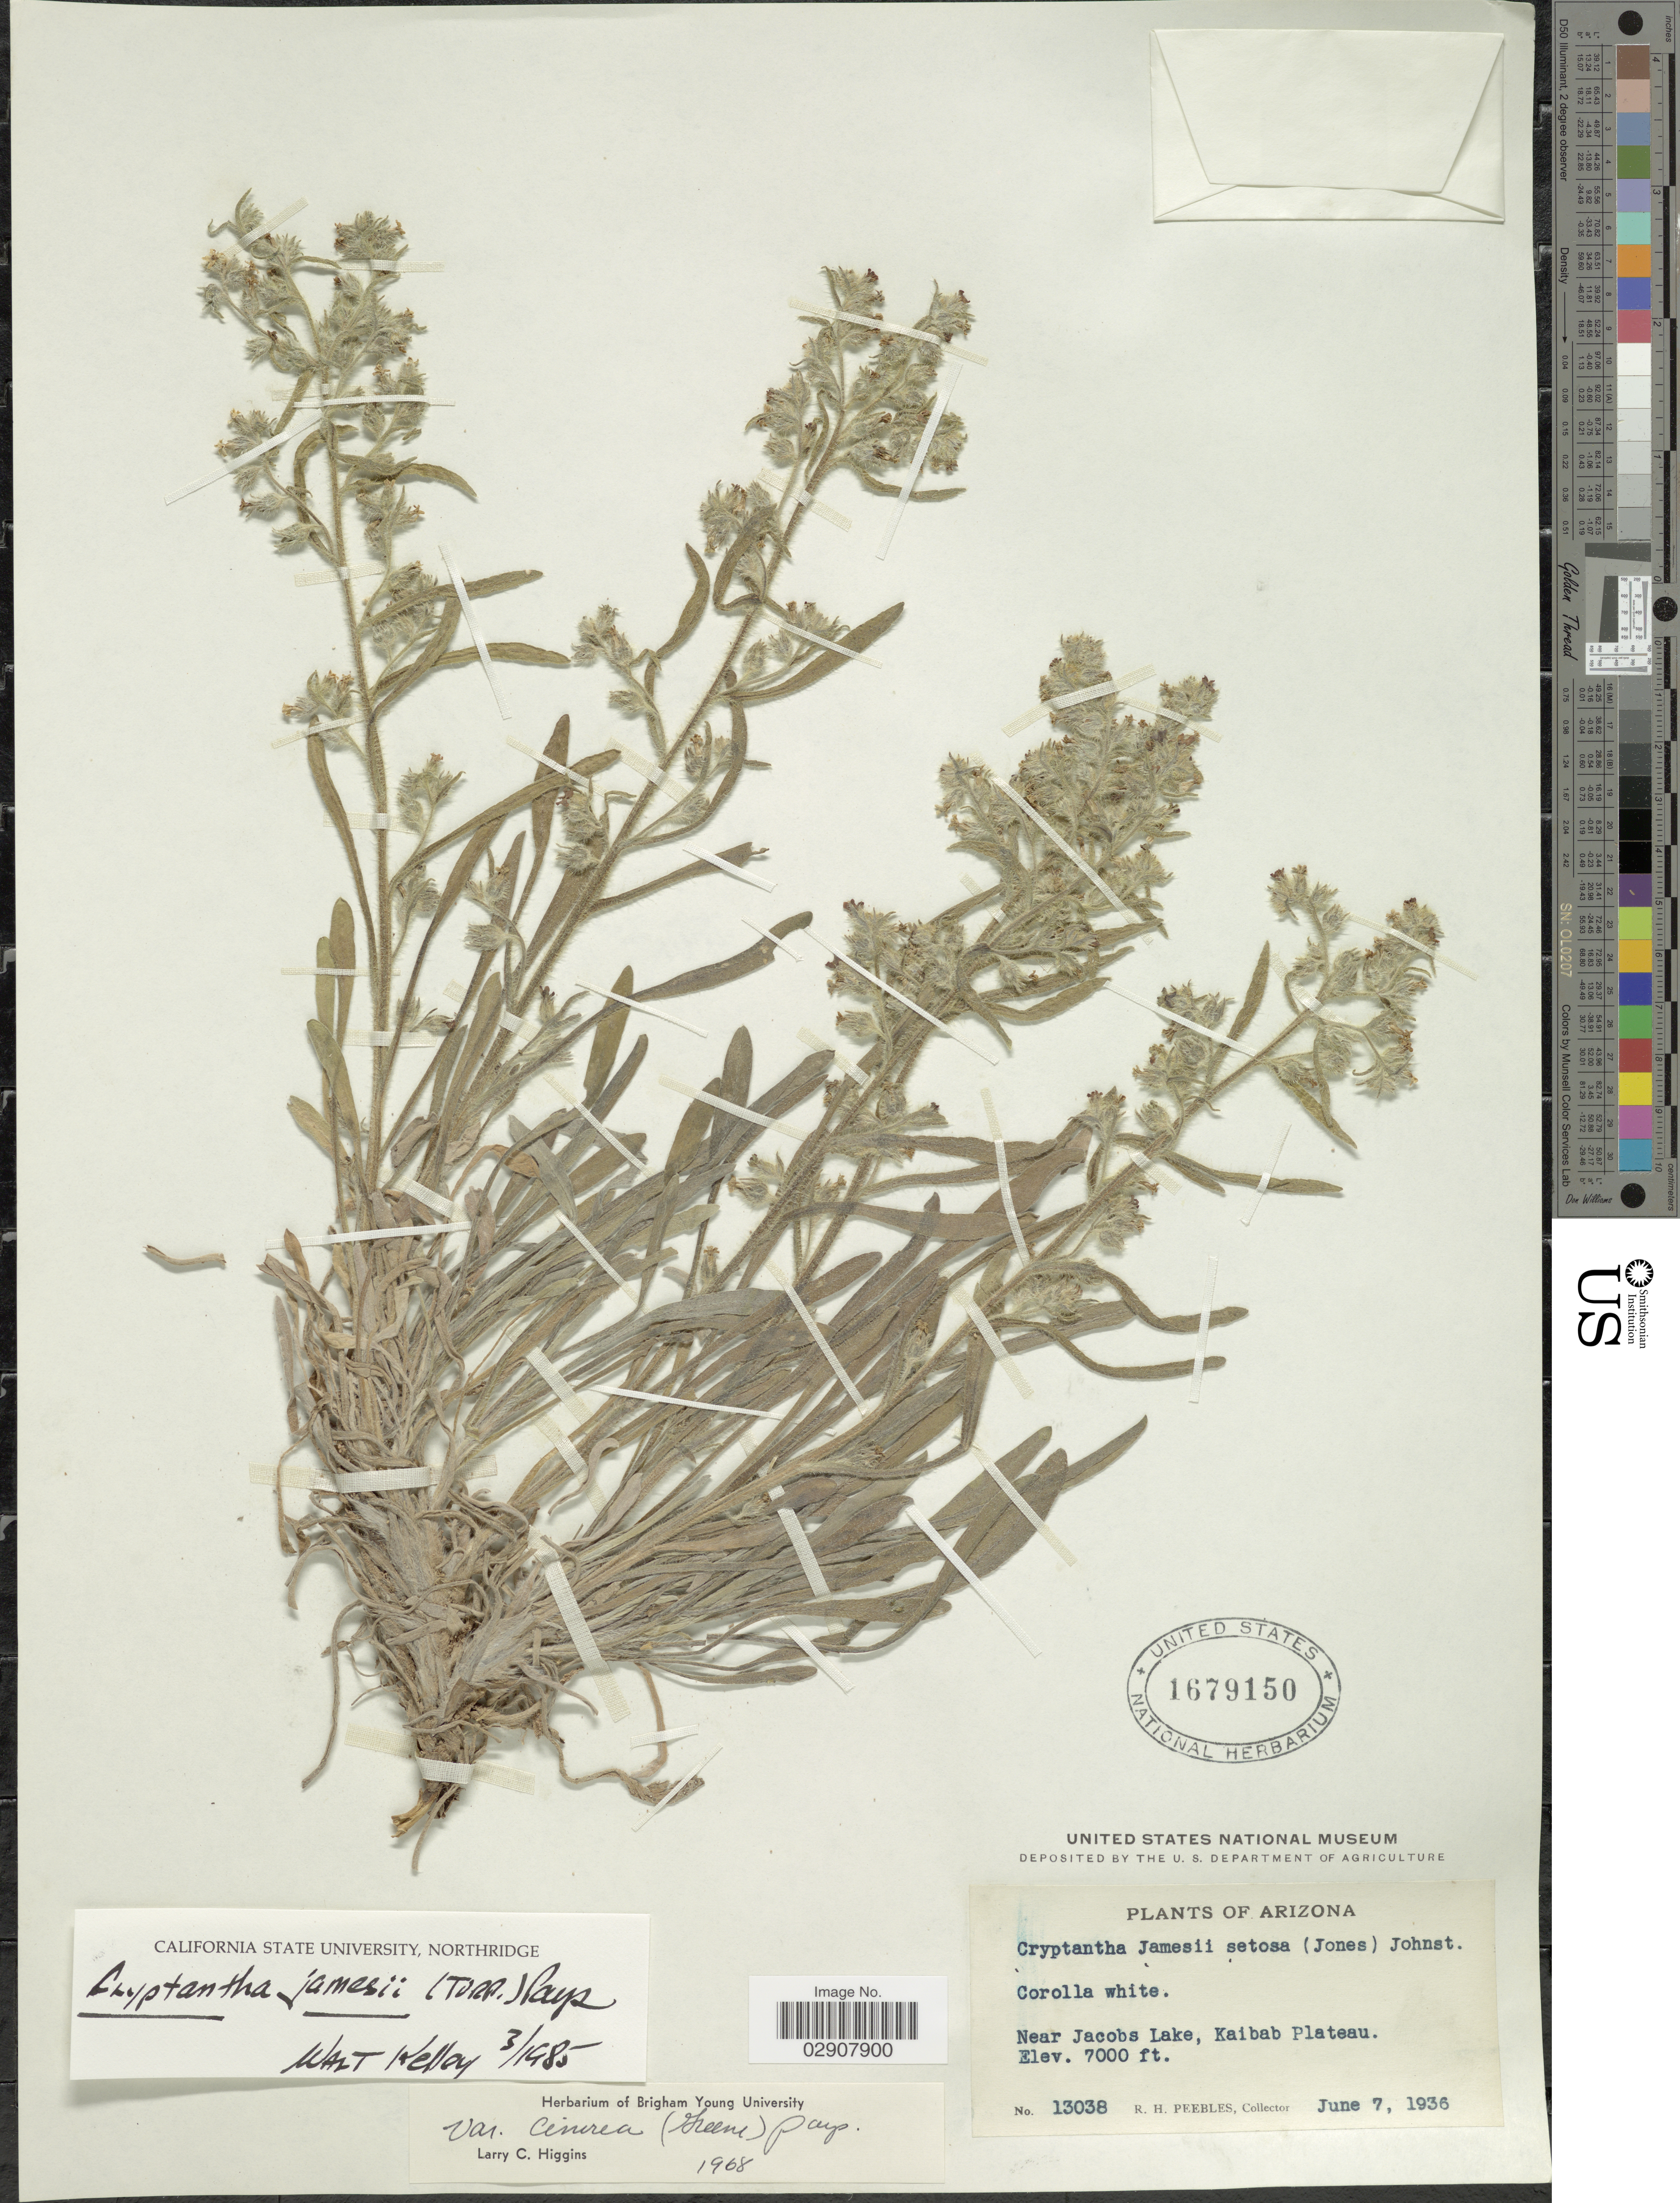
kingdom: Plantae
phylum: Tracheophyta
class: Magnoliopsida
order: Boraginales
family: Boraginaceae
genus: Cryptantha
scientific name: Cryptantha jamesii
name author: (Torr.) Payson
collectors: R. H. Peebles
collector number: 13038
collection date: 1936-06-07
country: United States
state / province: Arizona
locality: Near Jacobs Lake, Kaibab Plateau. Arizona.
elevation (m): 2134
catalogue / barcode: US 1679150